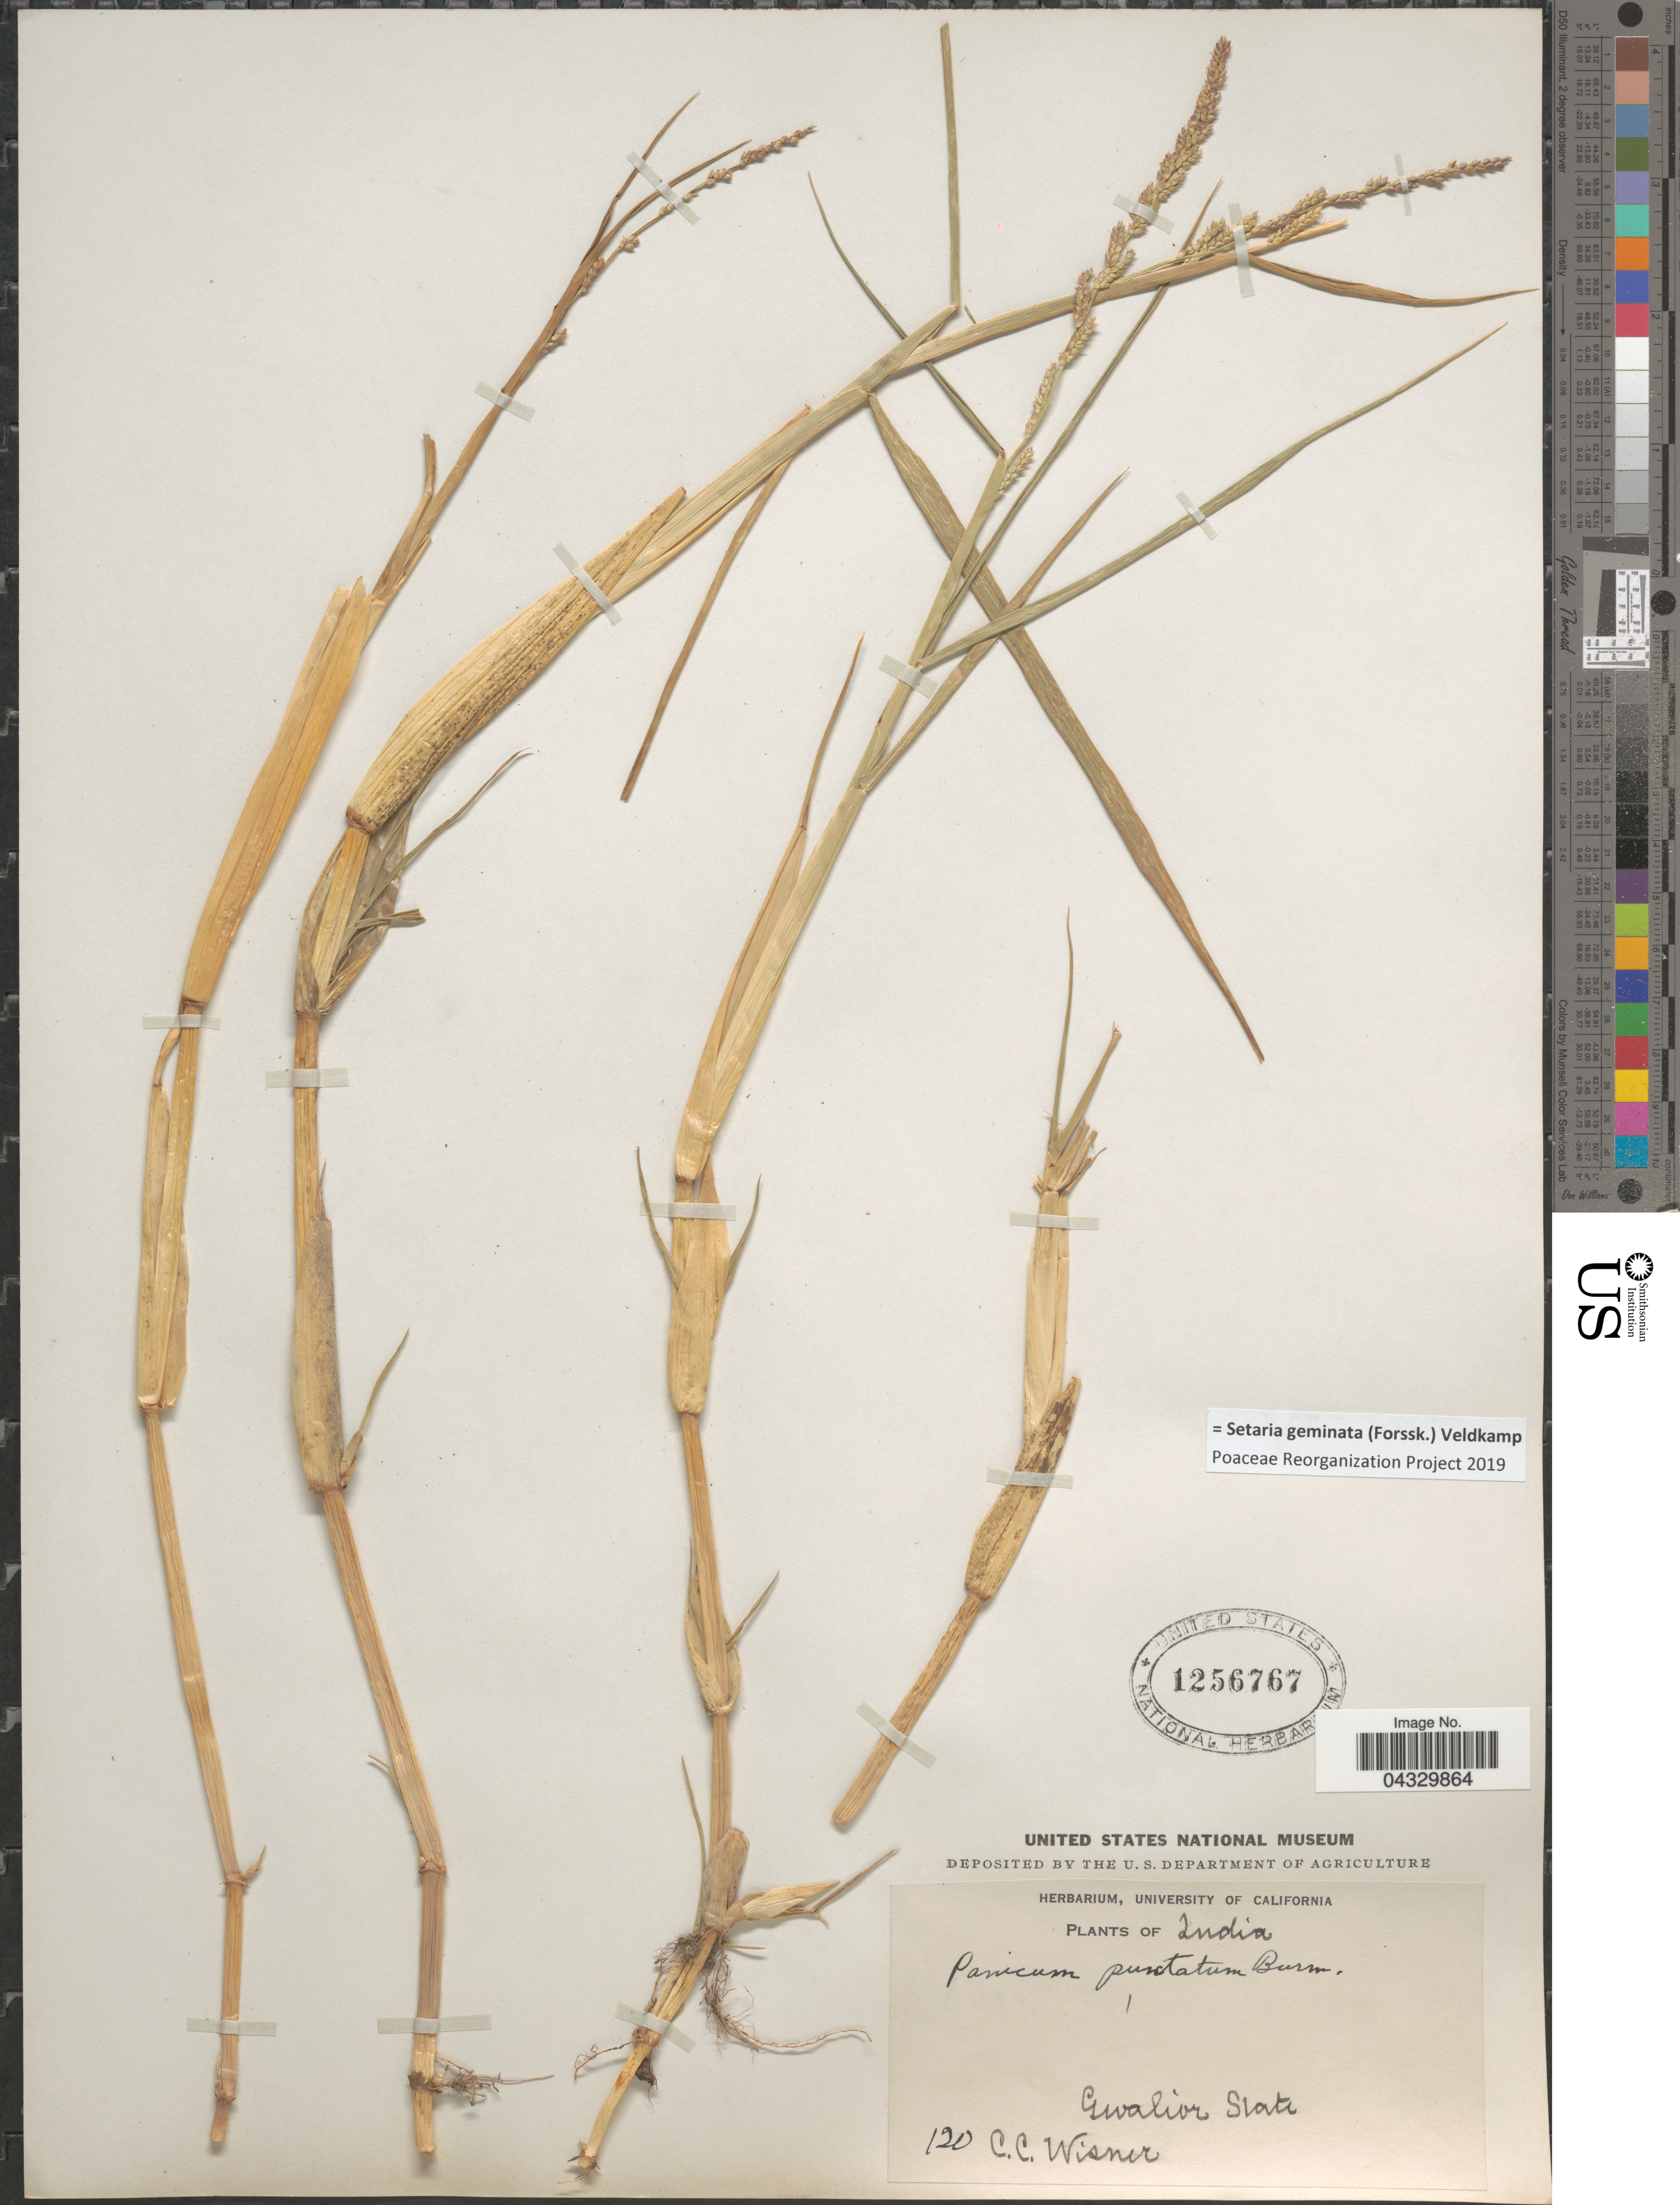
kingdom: Plantae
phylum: Tracheophyta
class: Liliopsida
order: Poales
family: Poaceae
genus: Setaria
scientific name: Setaria geminata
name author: (Forssk.) Veldkamp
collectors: C. Wisner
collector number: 120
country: India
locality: Gwalior State.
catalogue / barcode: US 1256767